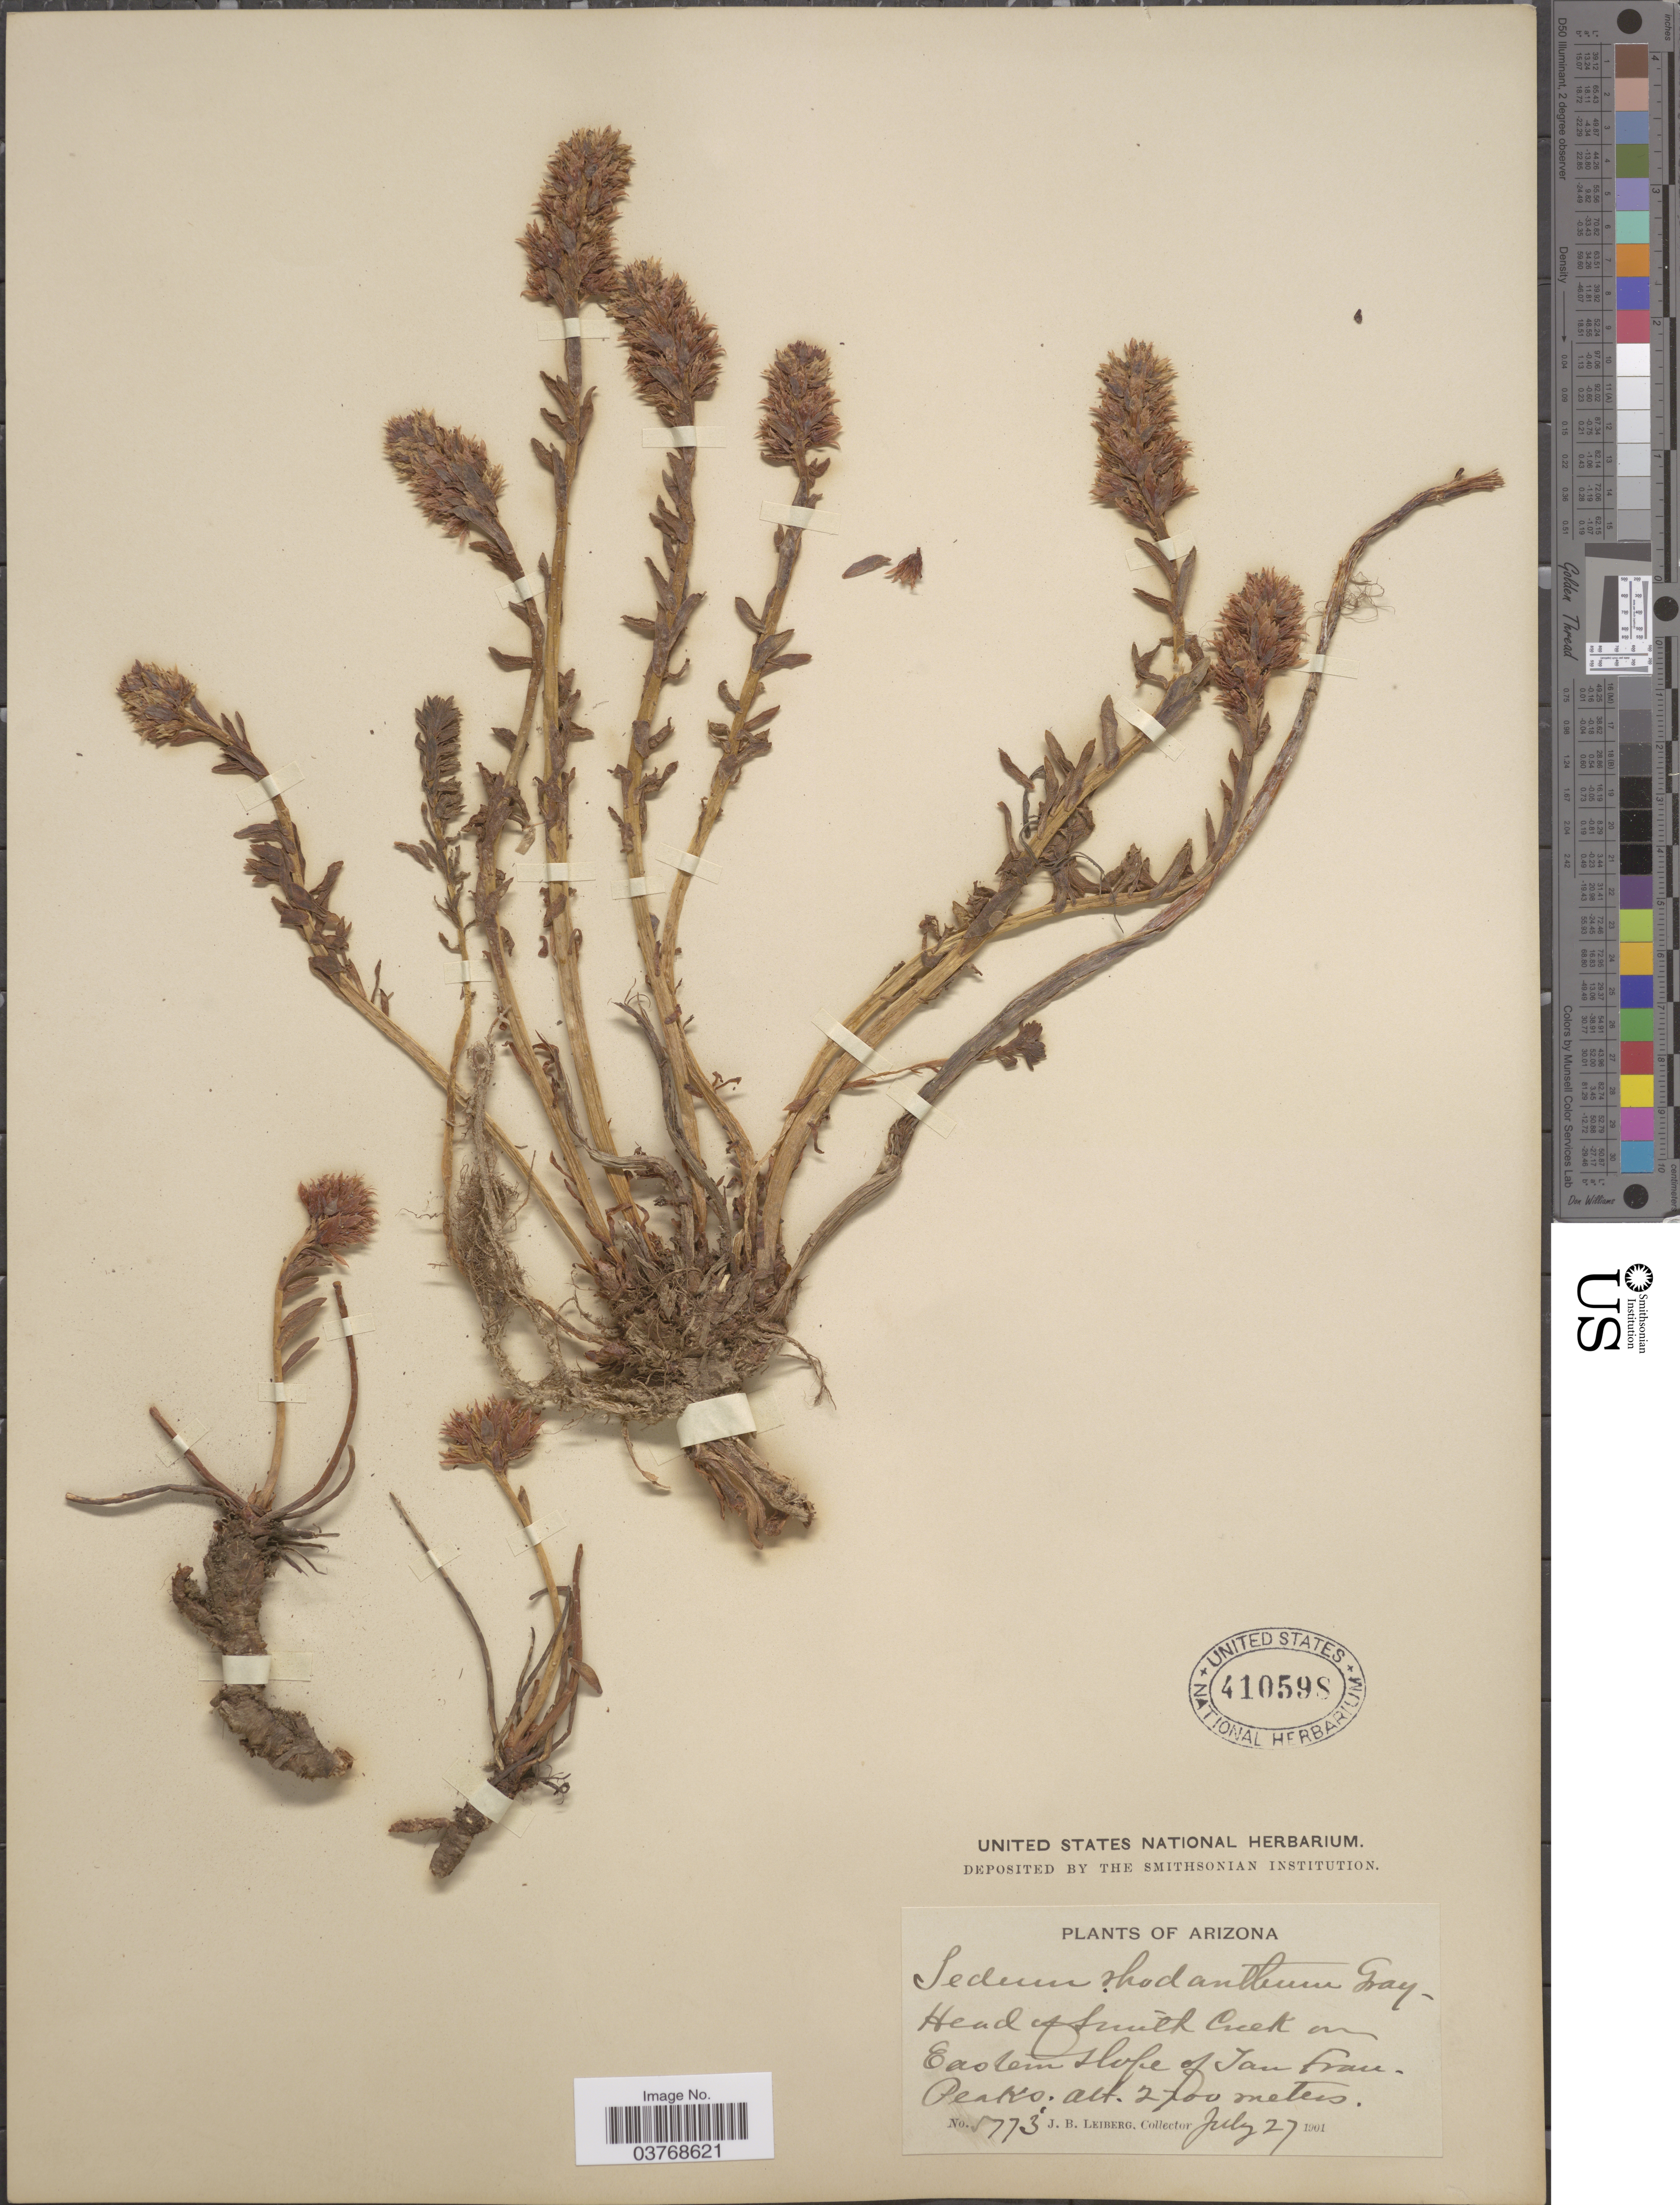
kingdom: Plantae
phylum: Tracheophyta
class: Magnoliopsida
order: Saxifragales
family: Crassulaceae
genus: Rhodiola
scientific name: Rhodiola rhodantha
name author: (A. Gray) H. Jacobsen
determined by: Strong, Mark T., (BOT), Smithsonian Institution - National Museum of Natural History (UNITED STATES)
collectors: J. B. Leiberg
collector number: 5773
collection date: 1901-07-27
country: United States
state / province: Arizona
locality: Head of Smith Creek on Eastern slope of San Fran. Peaks.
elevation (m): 2700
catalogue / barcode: US 410598